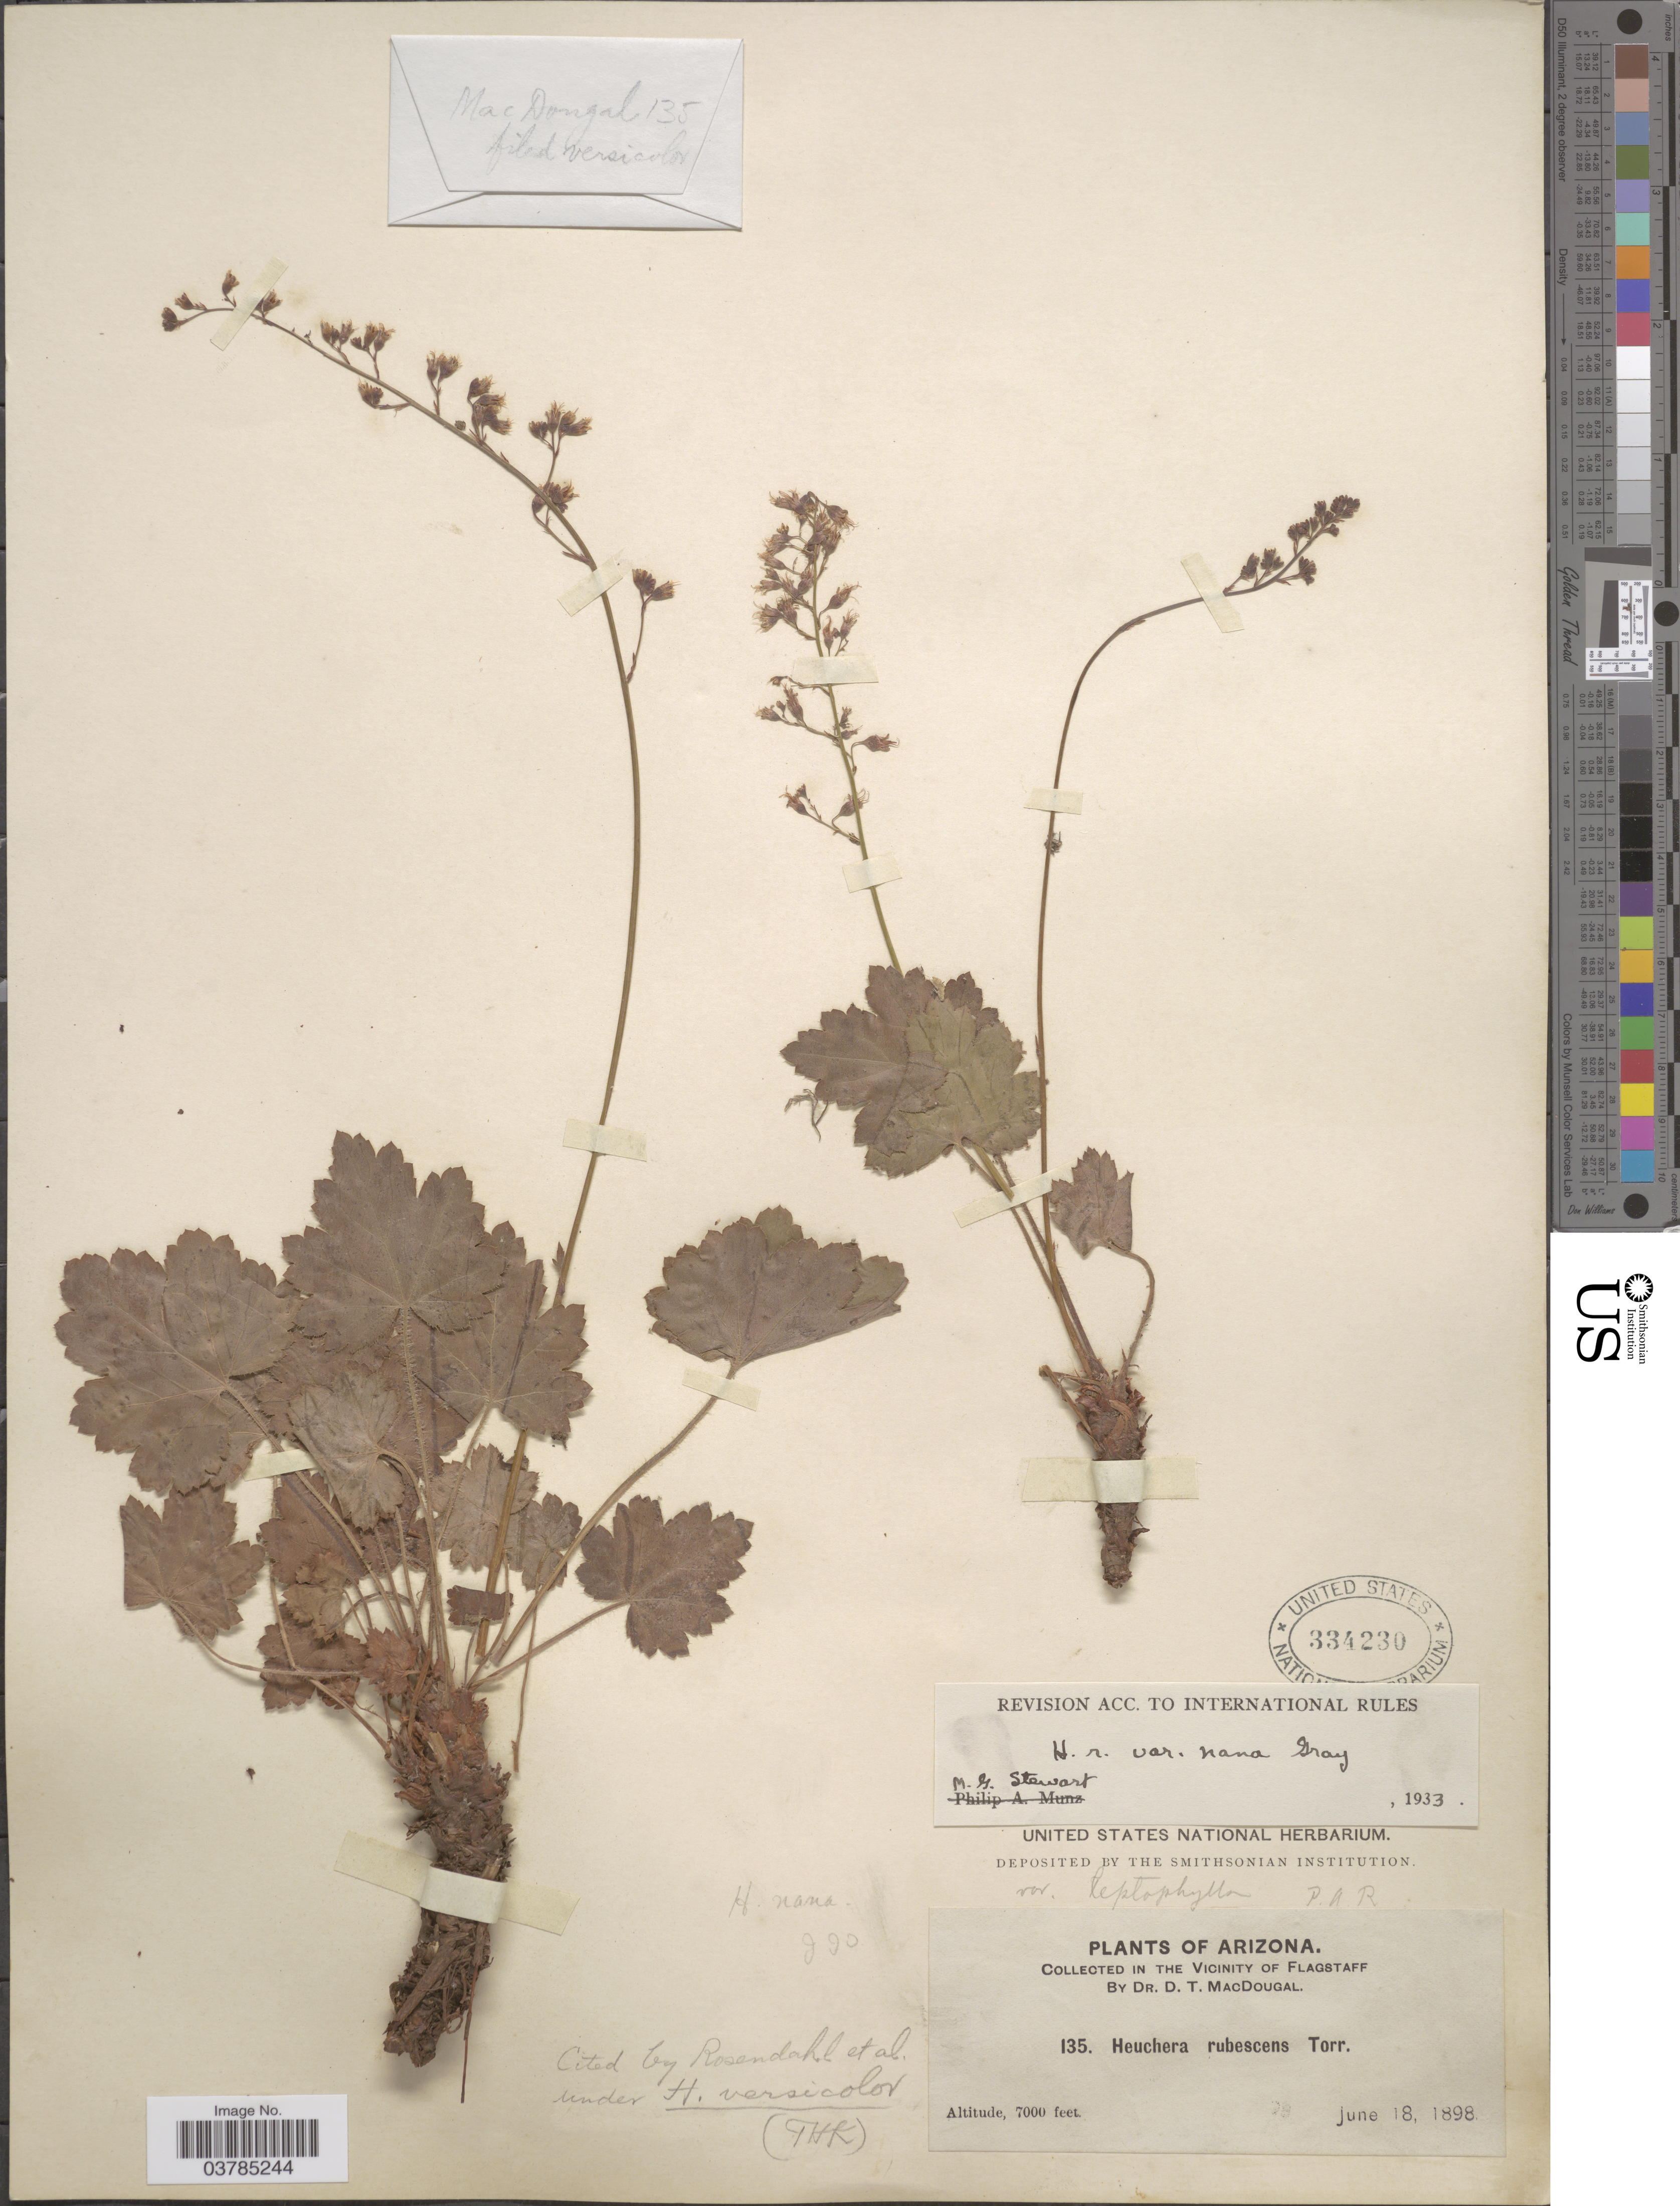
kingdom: Plantae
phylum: Tracheophyta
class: Magnoliopsida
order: Saxifragales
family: Saxifragaceae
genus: Heuchera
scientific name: Heuchera versicolor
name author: Greene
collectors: D. T. MacDougal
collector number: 135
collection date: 1898-06-18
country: United States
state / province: Arizona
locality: In the Vicinity of Flagstaff.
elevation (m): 2134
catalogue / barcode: US 334230